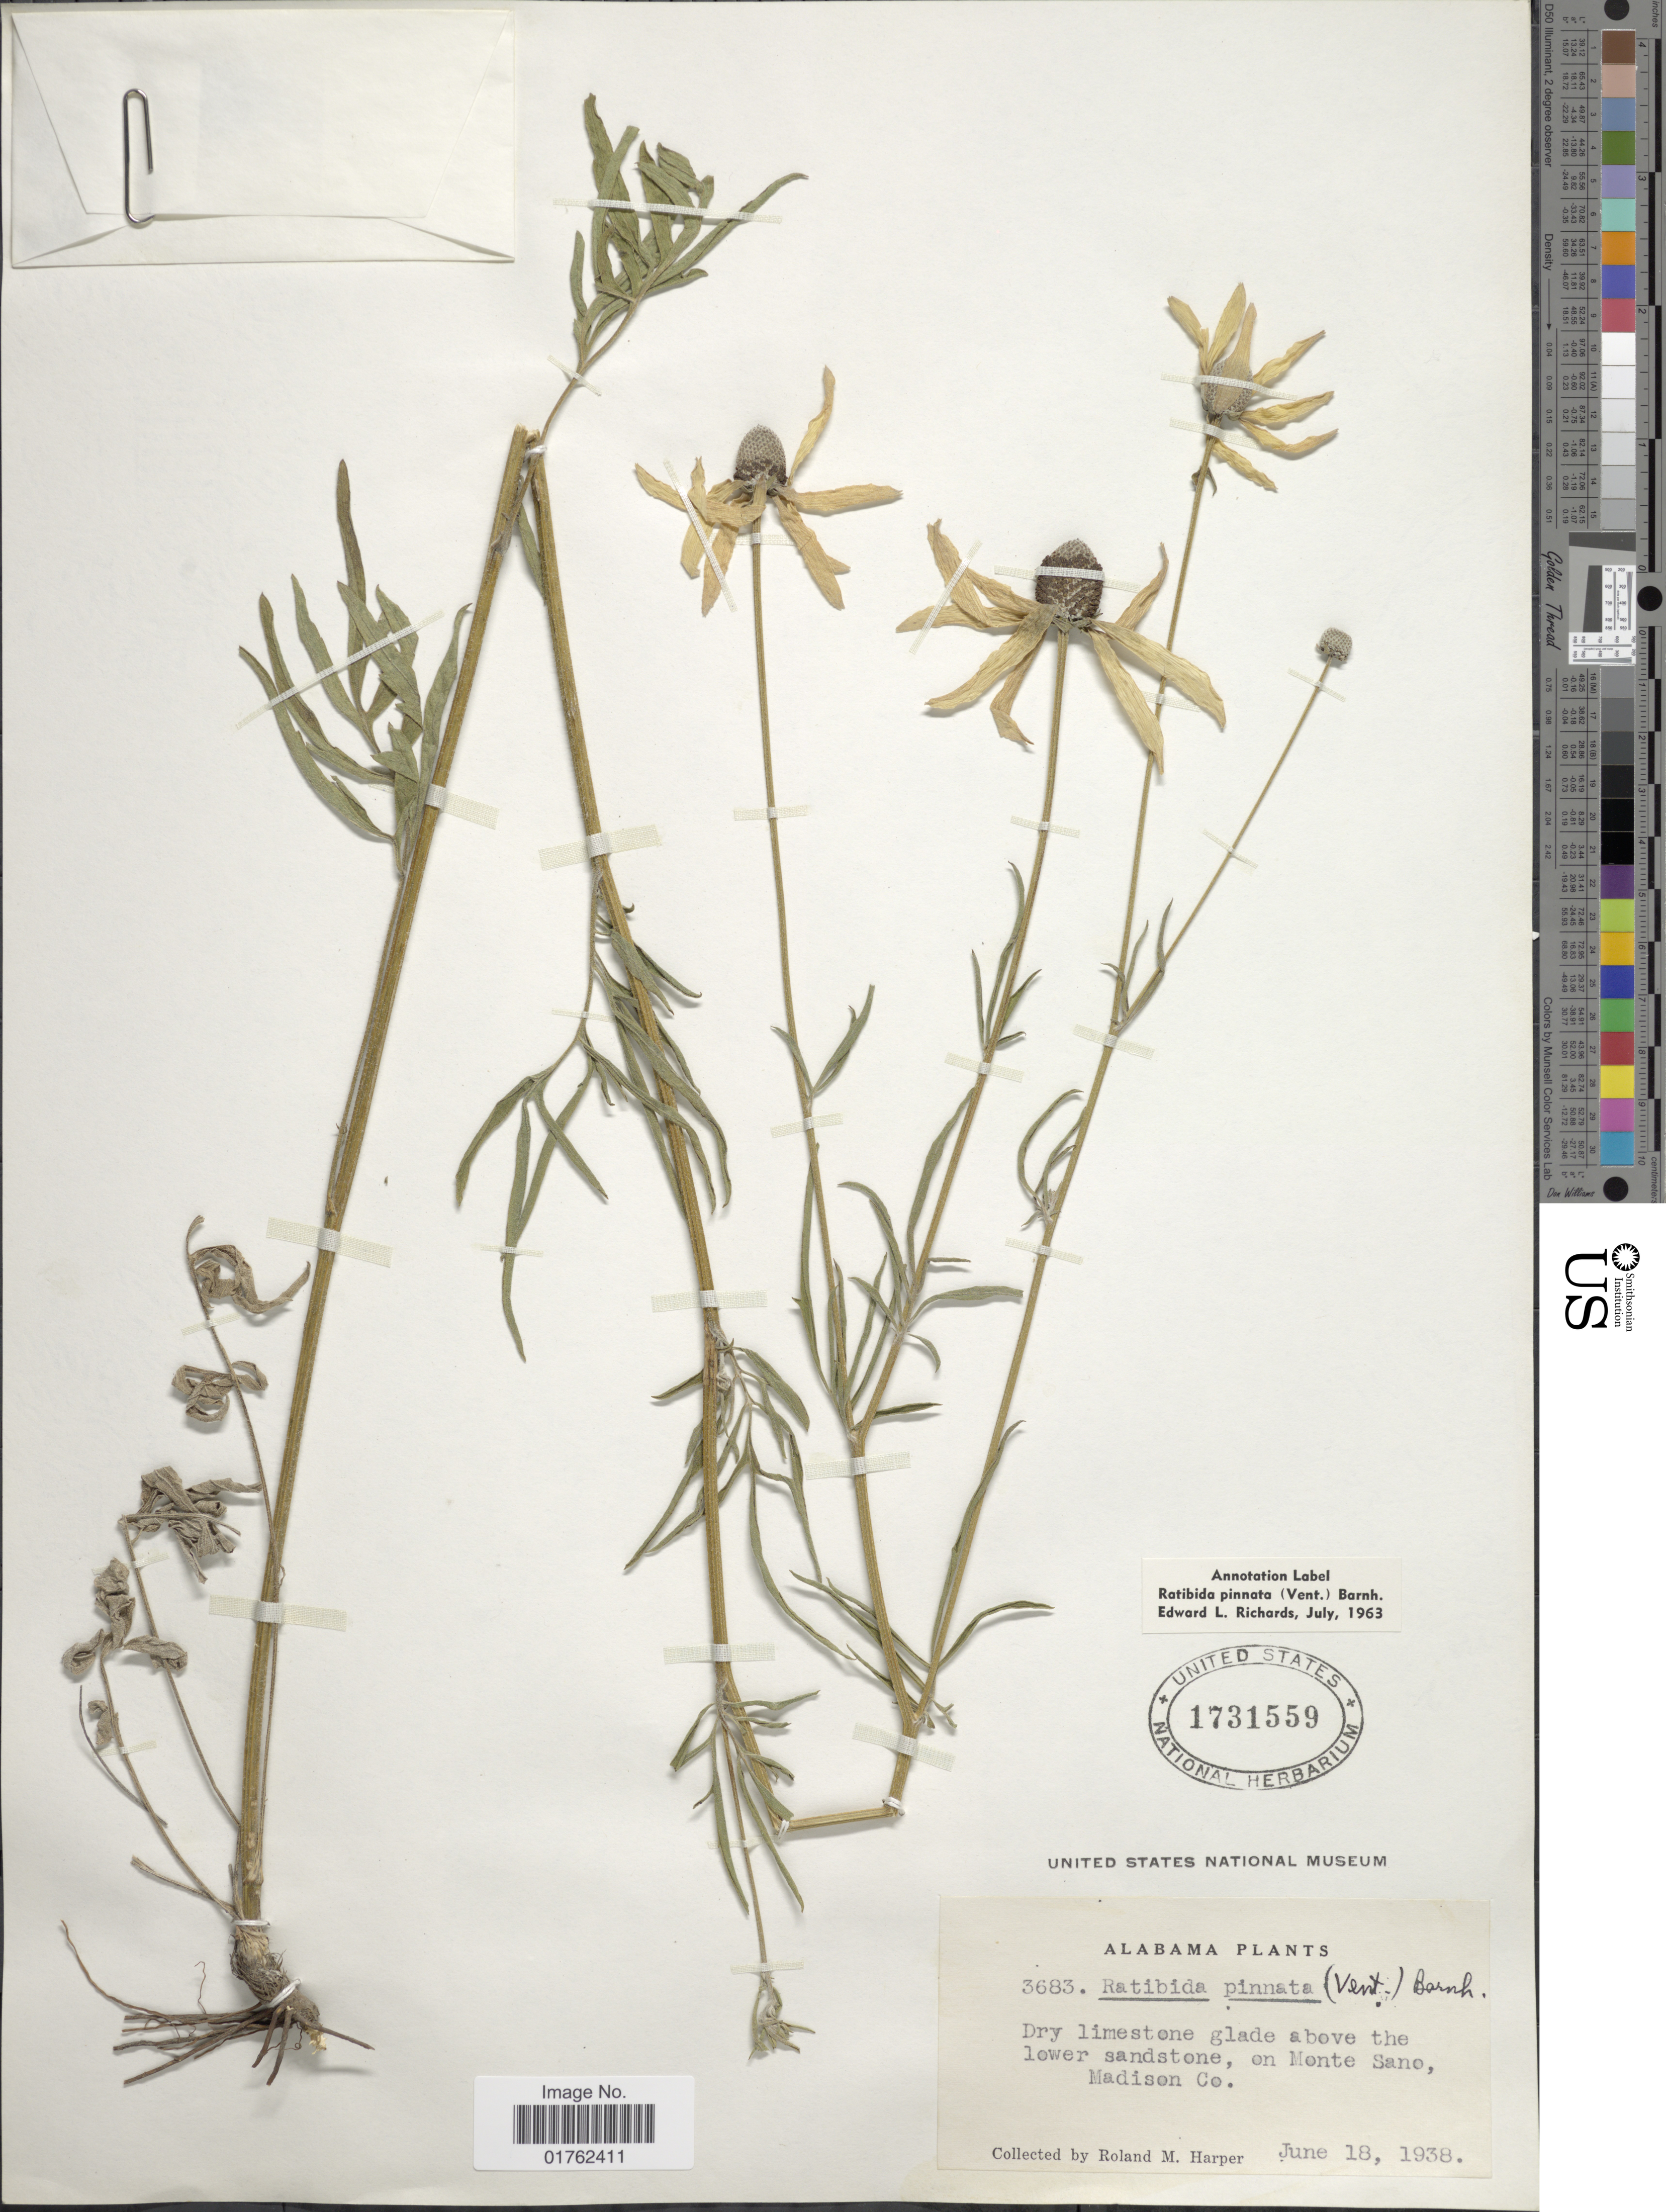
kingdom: Plantae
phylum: Tracheophyta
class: Magnoliopsida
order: Asterales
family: Asteraceae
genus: Ratibida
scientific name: Ratibida pinnata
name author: (Vent.) Barnhart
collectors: R. M. Harper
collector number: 3683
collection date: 1938-06-18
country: United States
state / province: Alabama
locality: On Monte Sano, Madison Co,.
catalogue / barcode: US 1731559